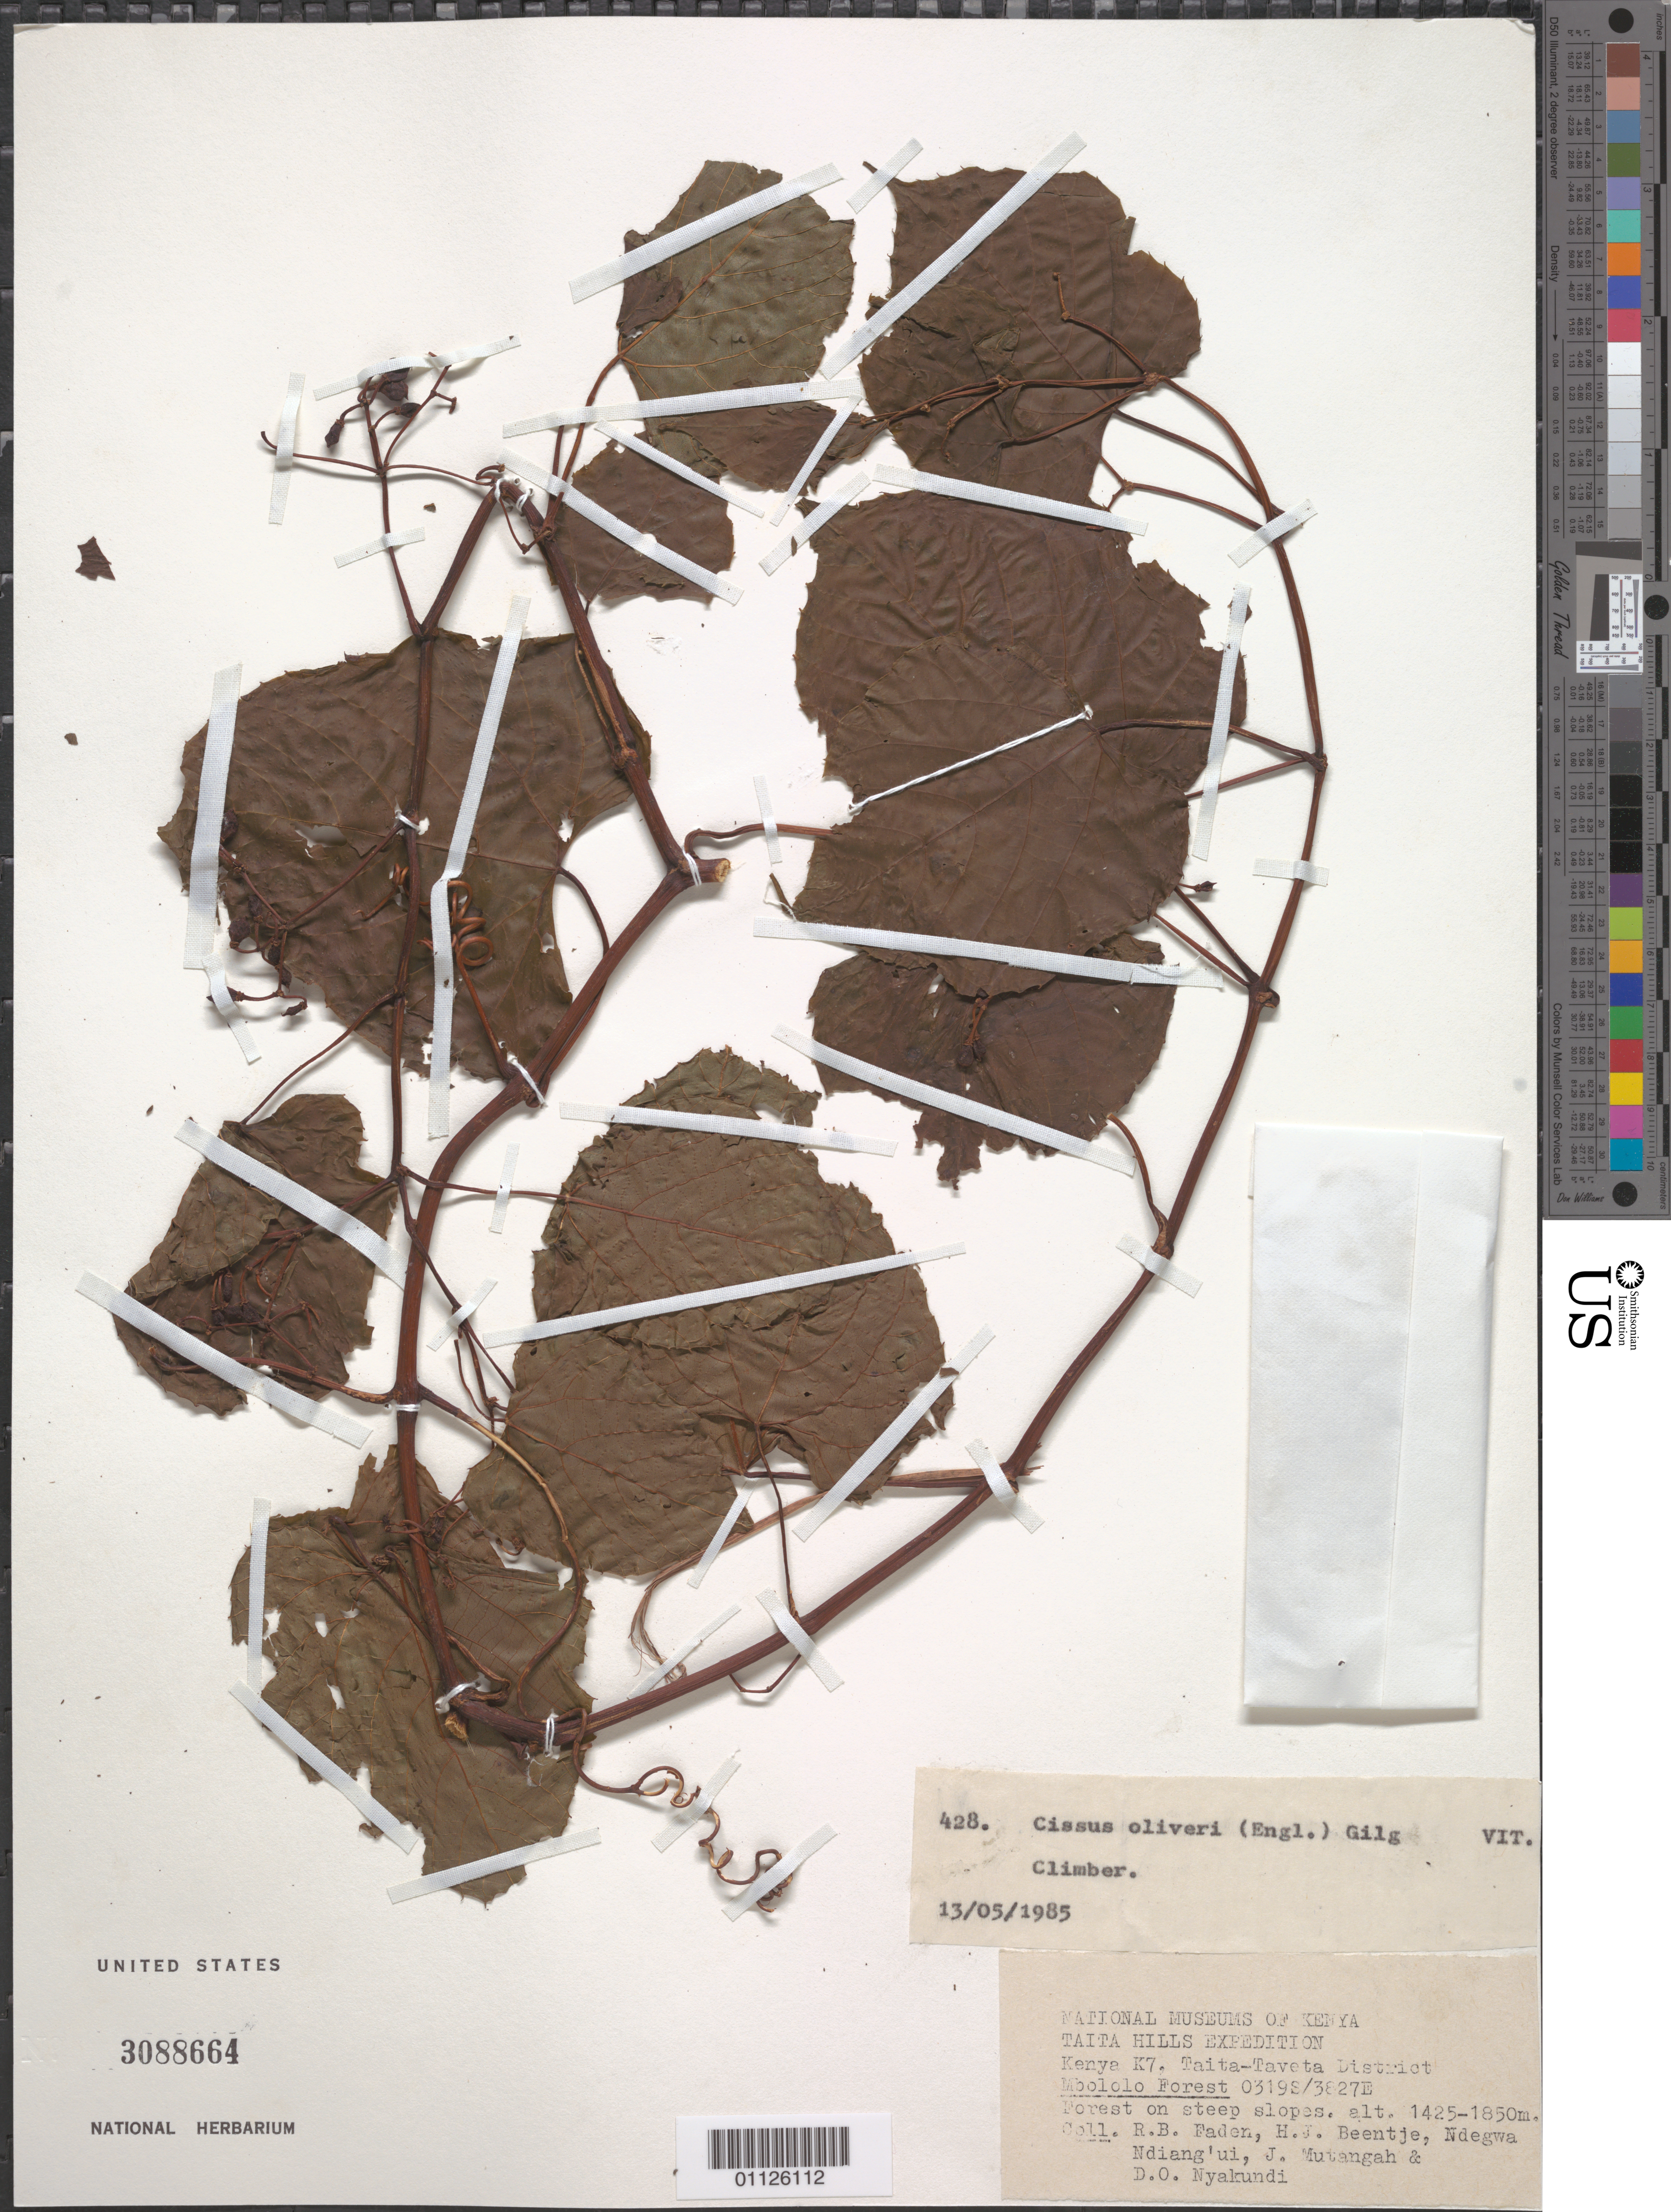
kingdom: Plantae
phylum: Tracheophyta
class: Magnoliopsida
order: Vitales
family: Vitaceae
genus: Cissus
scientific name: Cissus oliveri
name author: (Engl.) Gilg ex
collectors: H. J. Beentje, Ndegwa Ndiang'ui, J. Mutangah, D. Nyakundi & R. B. Faden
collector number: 428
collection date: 1985-05-13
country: Kenya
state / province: Taita Taveta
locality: Mbololo Forest.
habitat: Forest on steep slopes. Climber.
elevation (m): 1425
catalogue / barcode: US 3088664